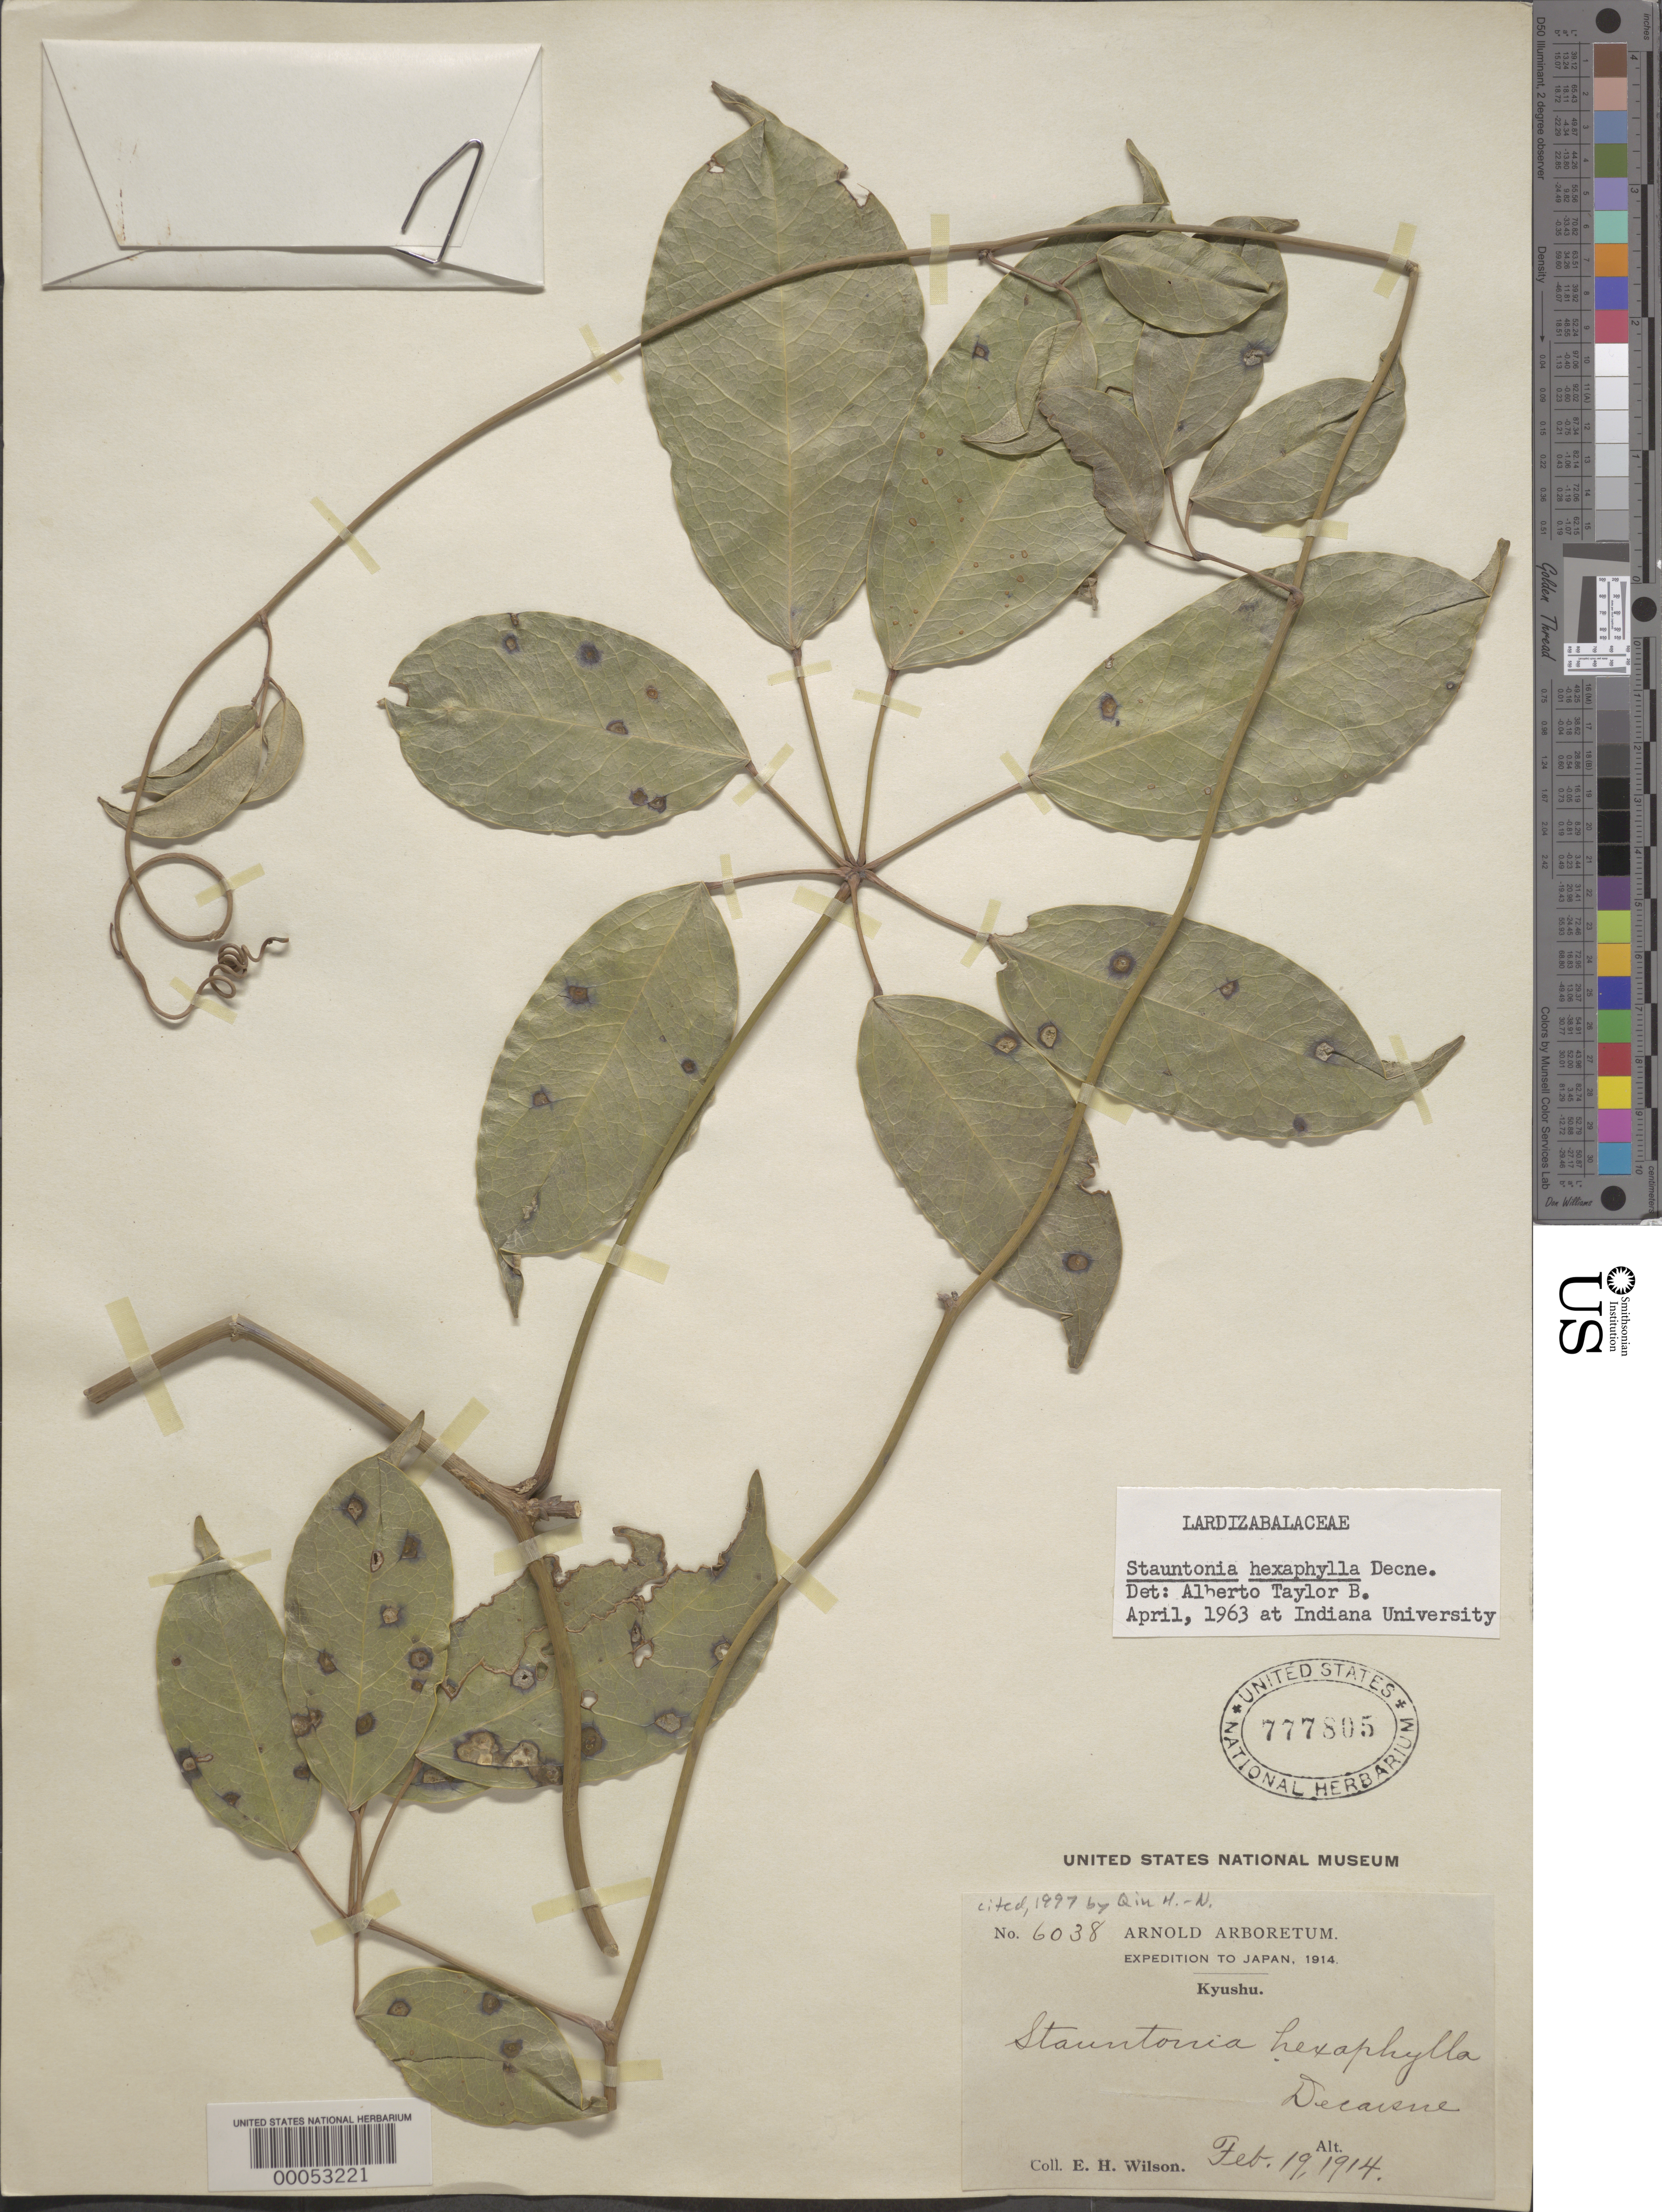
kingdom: Plantae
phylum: Tracheophyta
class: Magnoliopsida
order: Ranunculales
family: Lardizabalaceae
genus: Stauntonia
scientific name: Stauntonia hexaphylla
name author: Decne.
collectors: E. H. Wilson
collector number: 60386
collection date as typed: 19 Feb 1914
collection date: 1914-02-19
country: Japan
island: Kyushu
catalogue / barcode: US 777805